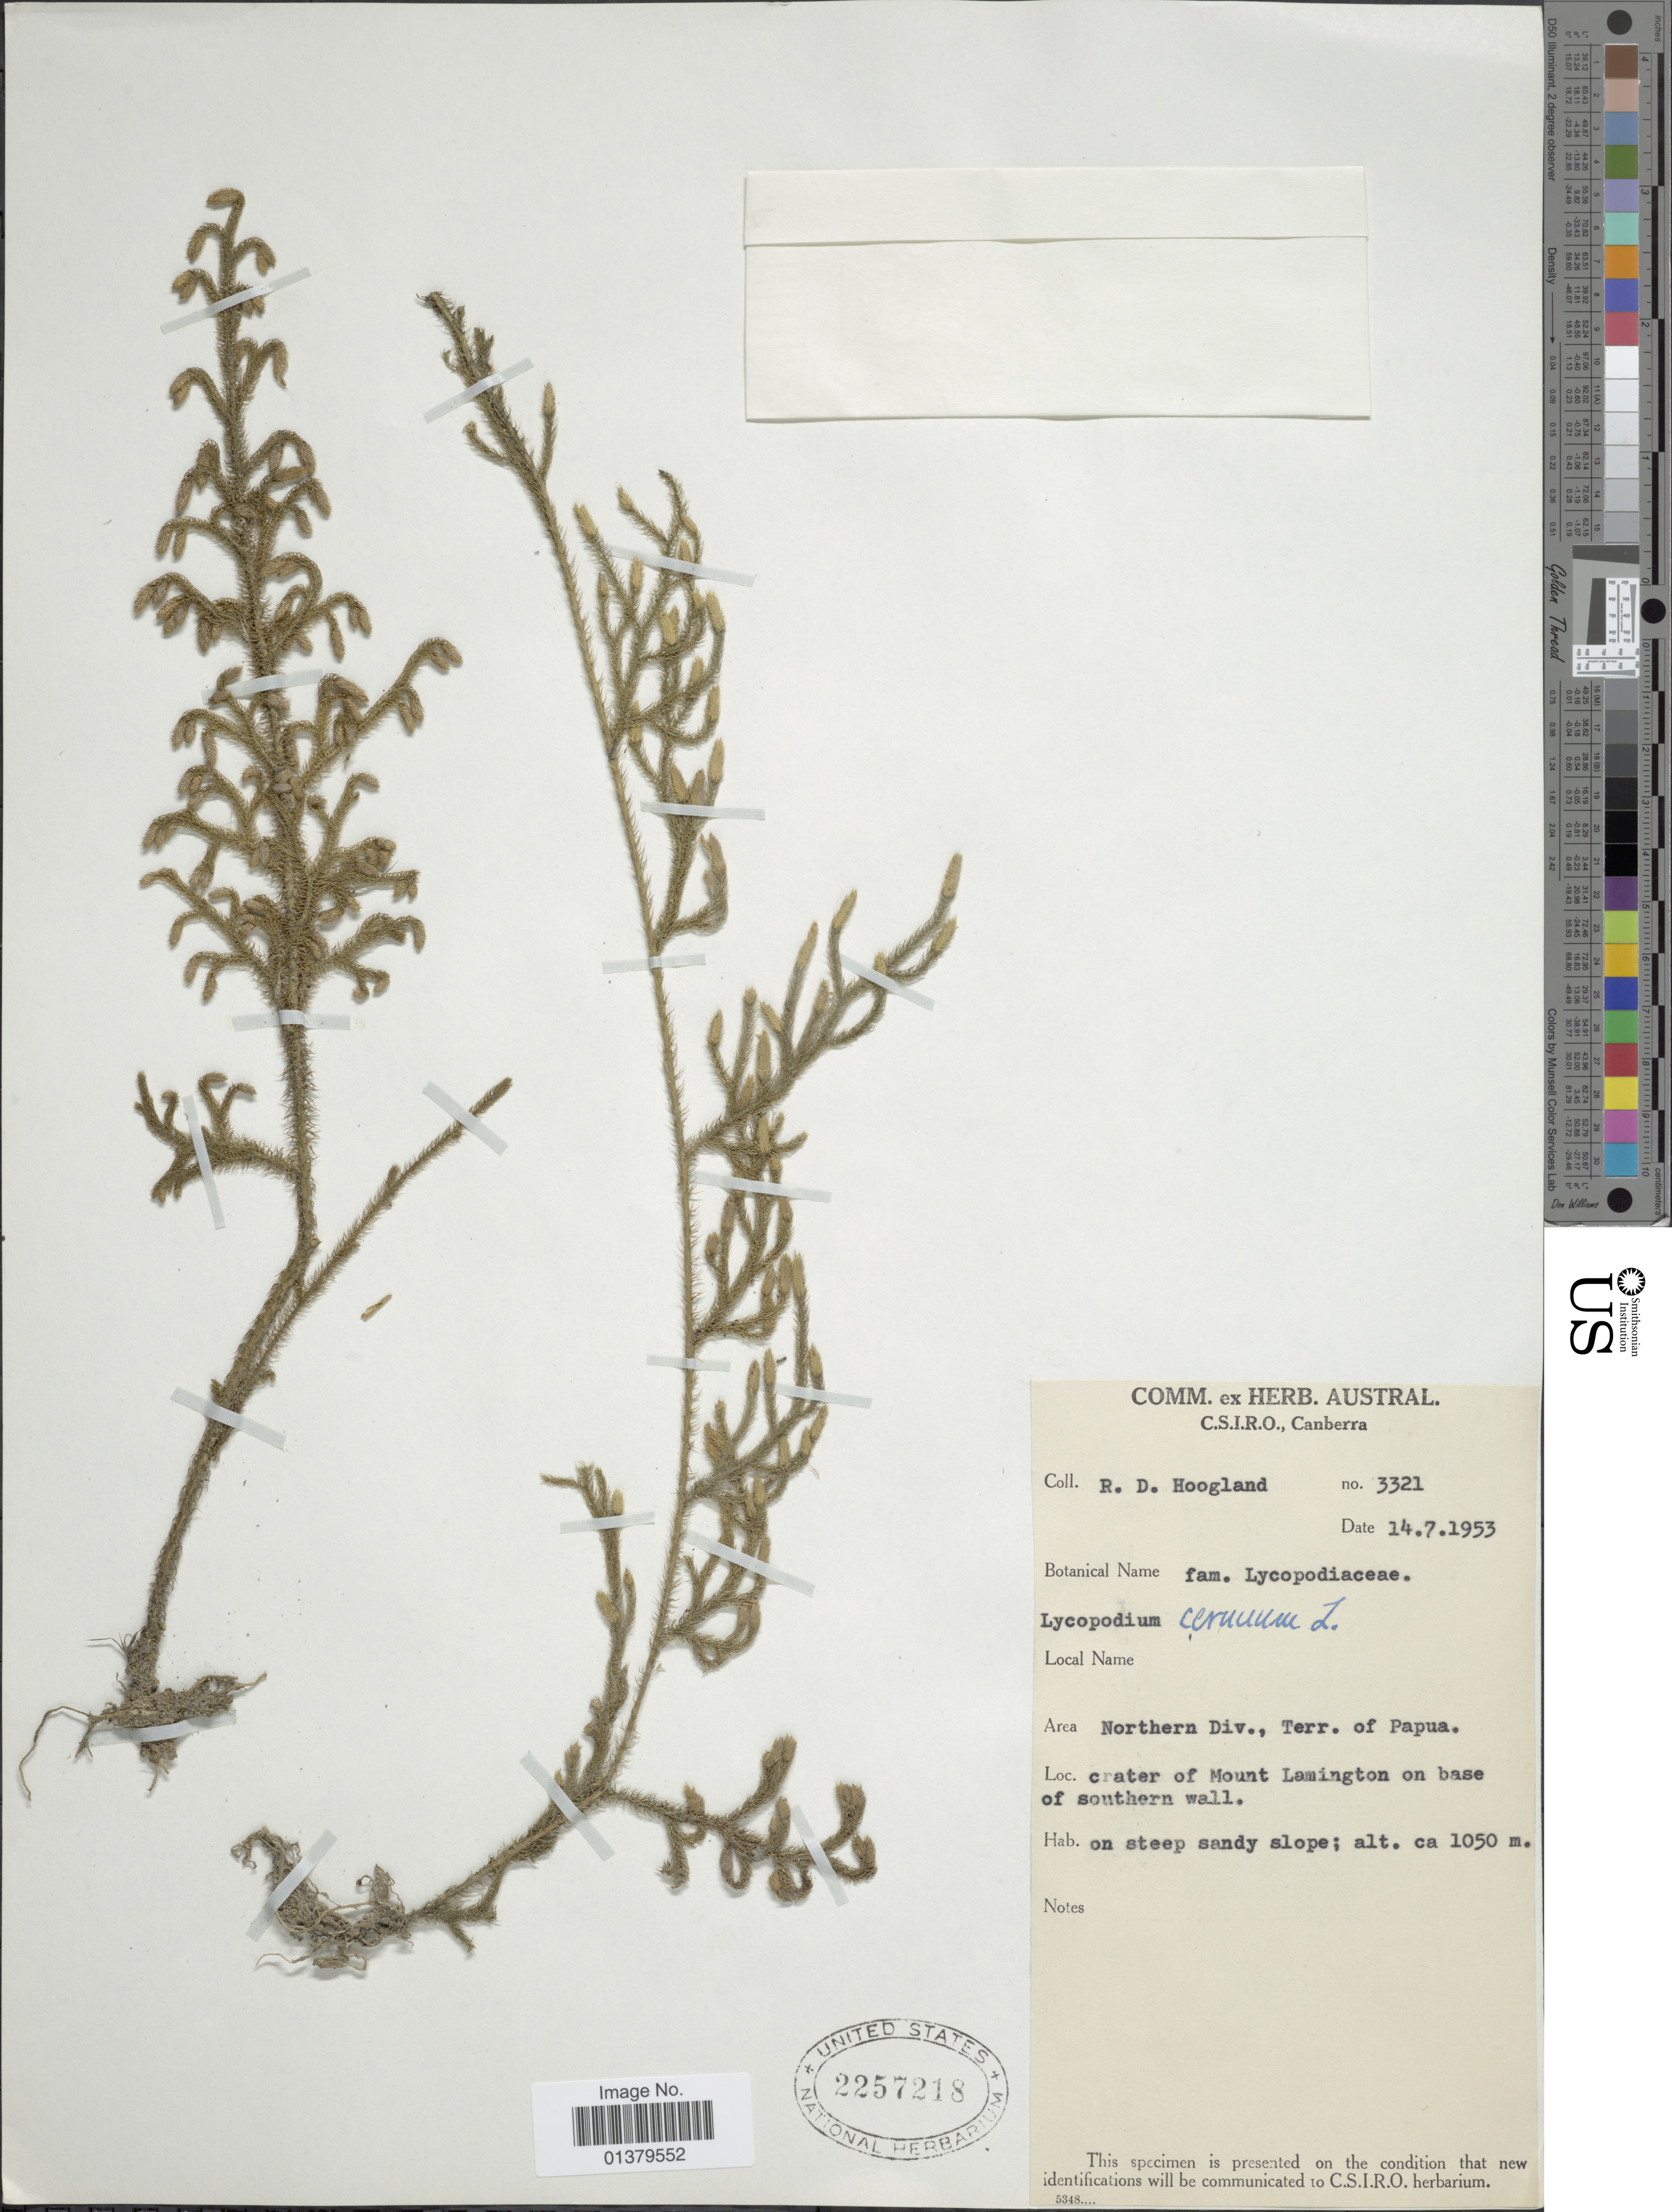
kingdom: Plantae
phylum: Tracheophyta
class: Lycopodiopsida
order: Lycopodiales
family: Lycopodiaceae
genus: Palhinhaea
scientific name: Palhinhaea cernua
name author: (L.) Vasc. & Franco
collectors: R. D. Hoogland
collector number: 3321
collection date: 1953-07-14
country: Papua New Guinea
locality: Area Northern Div., Terr of Papua, crater of Mount Lamington on base of southern wall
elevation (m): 1050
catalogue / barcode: US 2257218